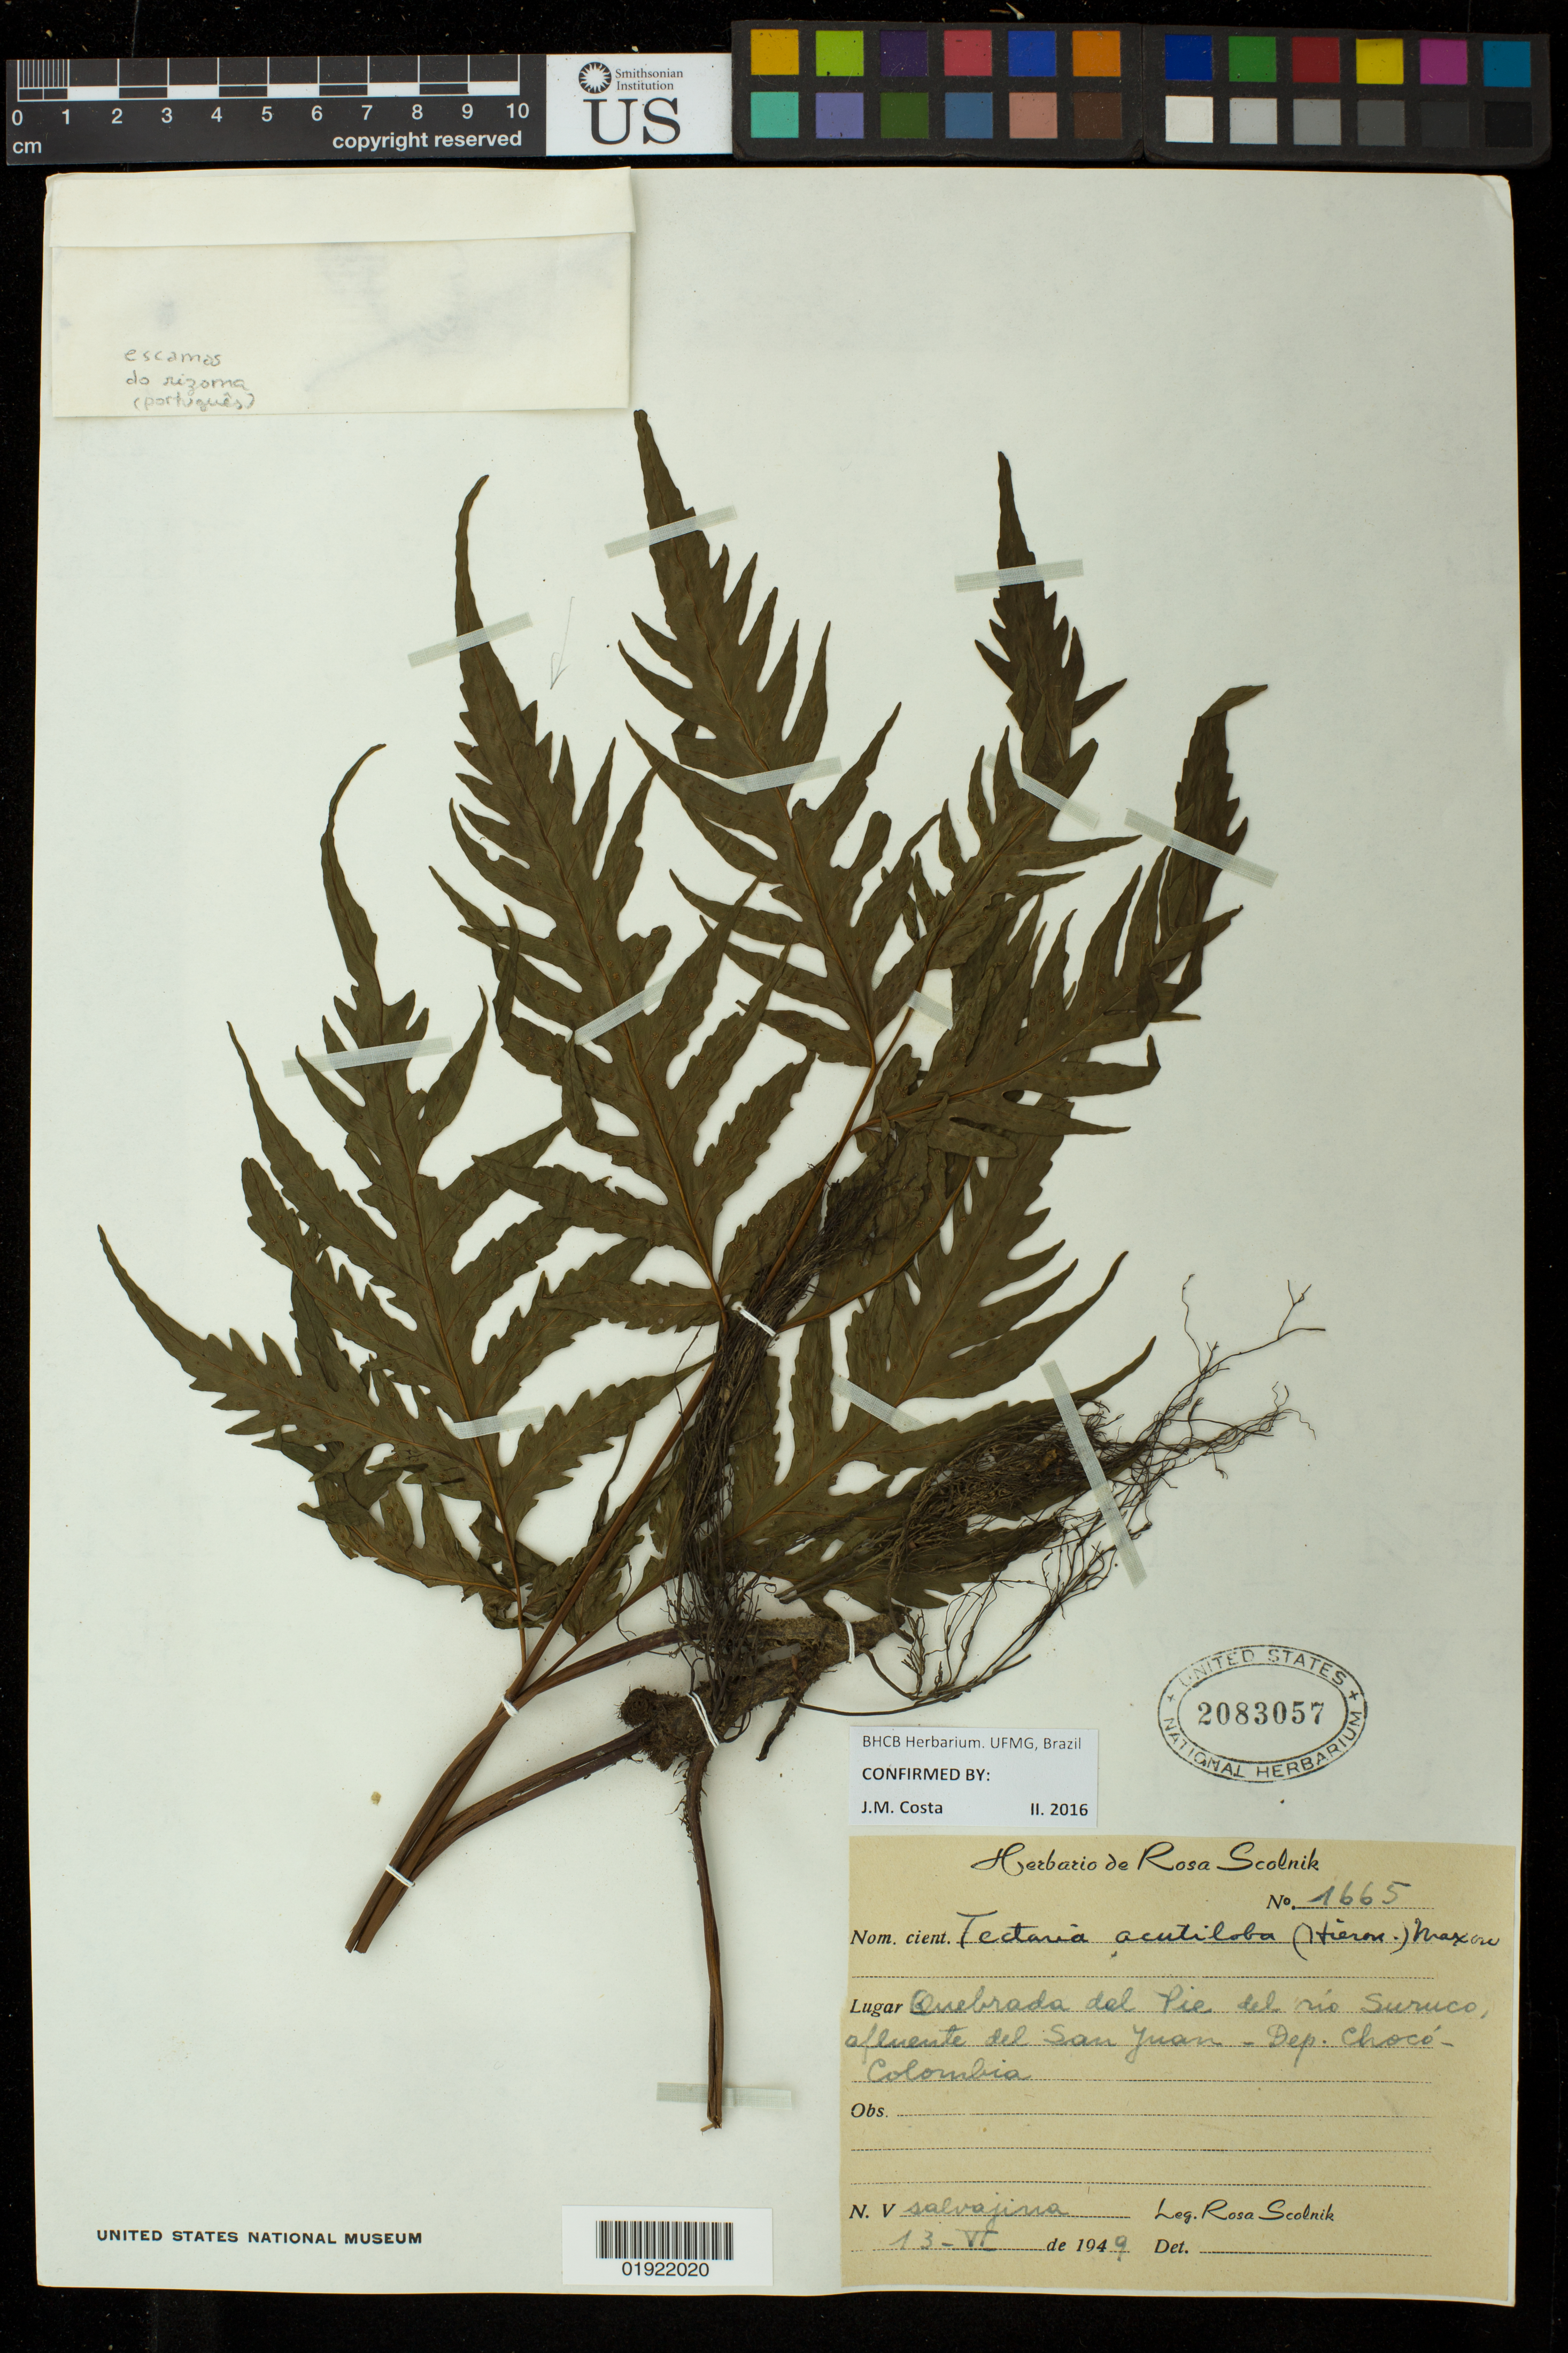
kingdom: Plantae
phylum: Tracheophyta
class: Polypodiopsida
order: Polypodiales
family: Tectariaceae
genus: Tectaria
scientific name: Tectaria acutiloba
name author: (Hieron.) Maxon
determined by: Costa, J. M.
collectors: R. Scolnik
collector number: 1665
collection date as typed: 13-VI-1949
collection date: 1949-06-13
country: Colombia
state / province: Chocó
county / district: Mediosanjuan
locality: Quebrada del Prie del rio Suruco, afluente del San Juan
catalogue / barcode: US 2083057